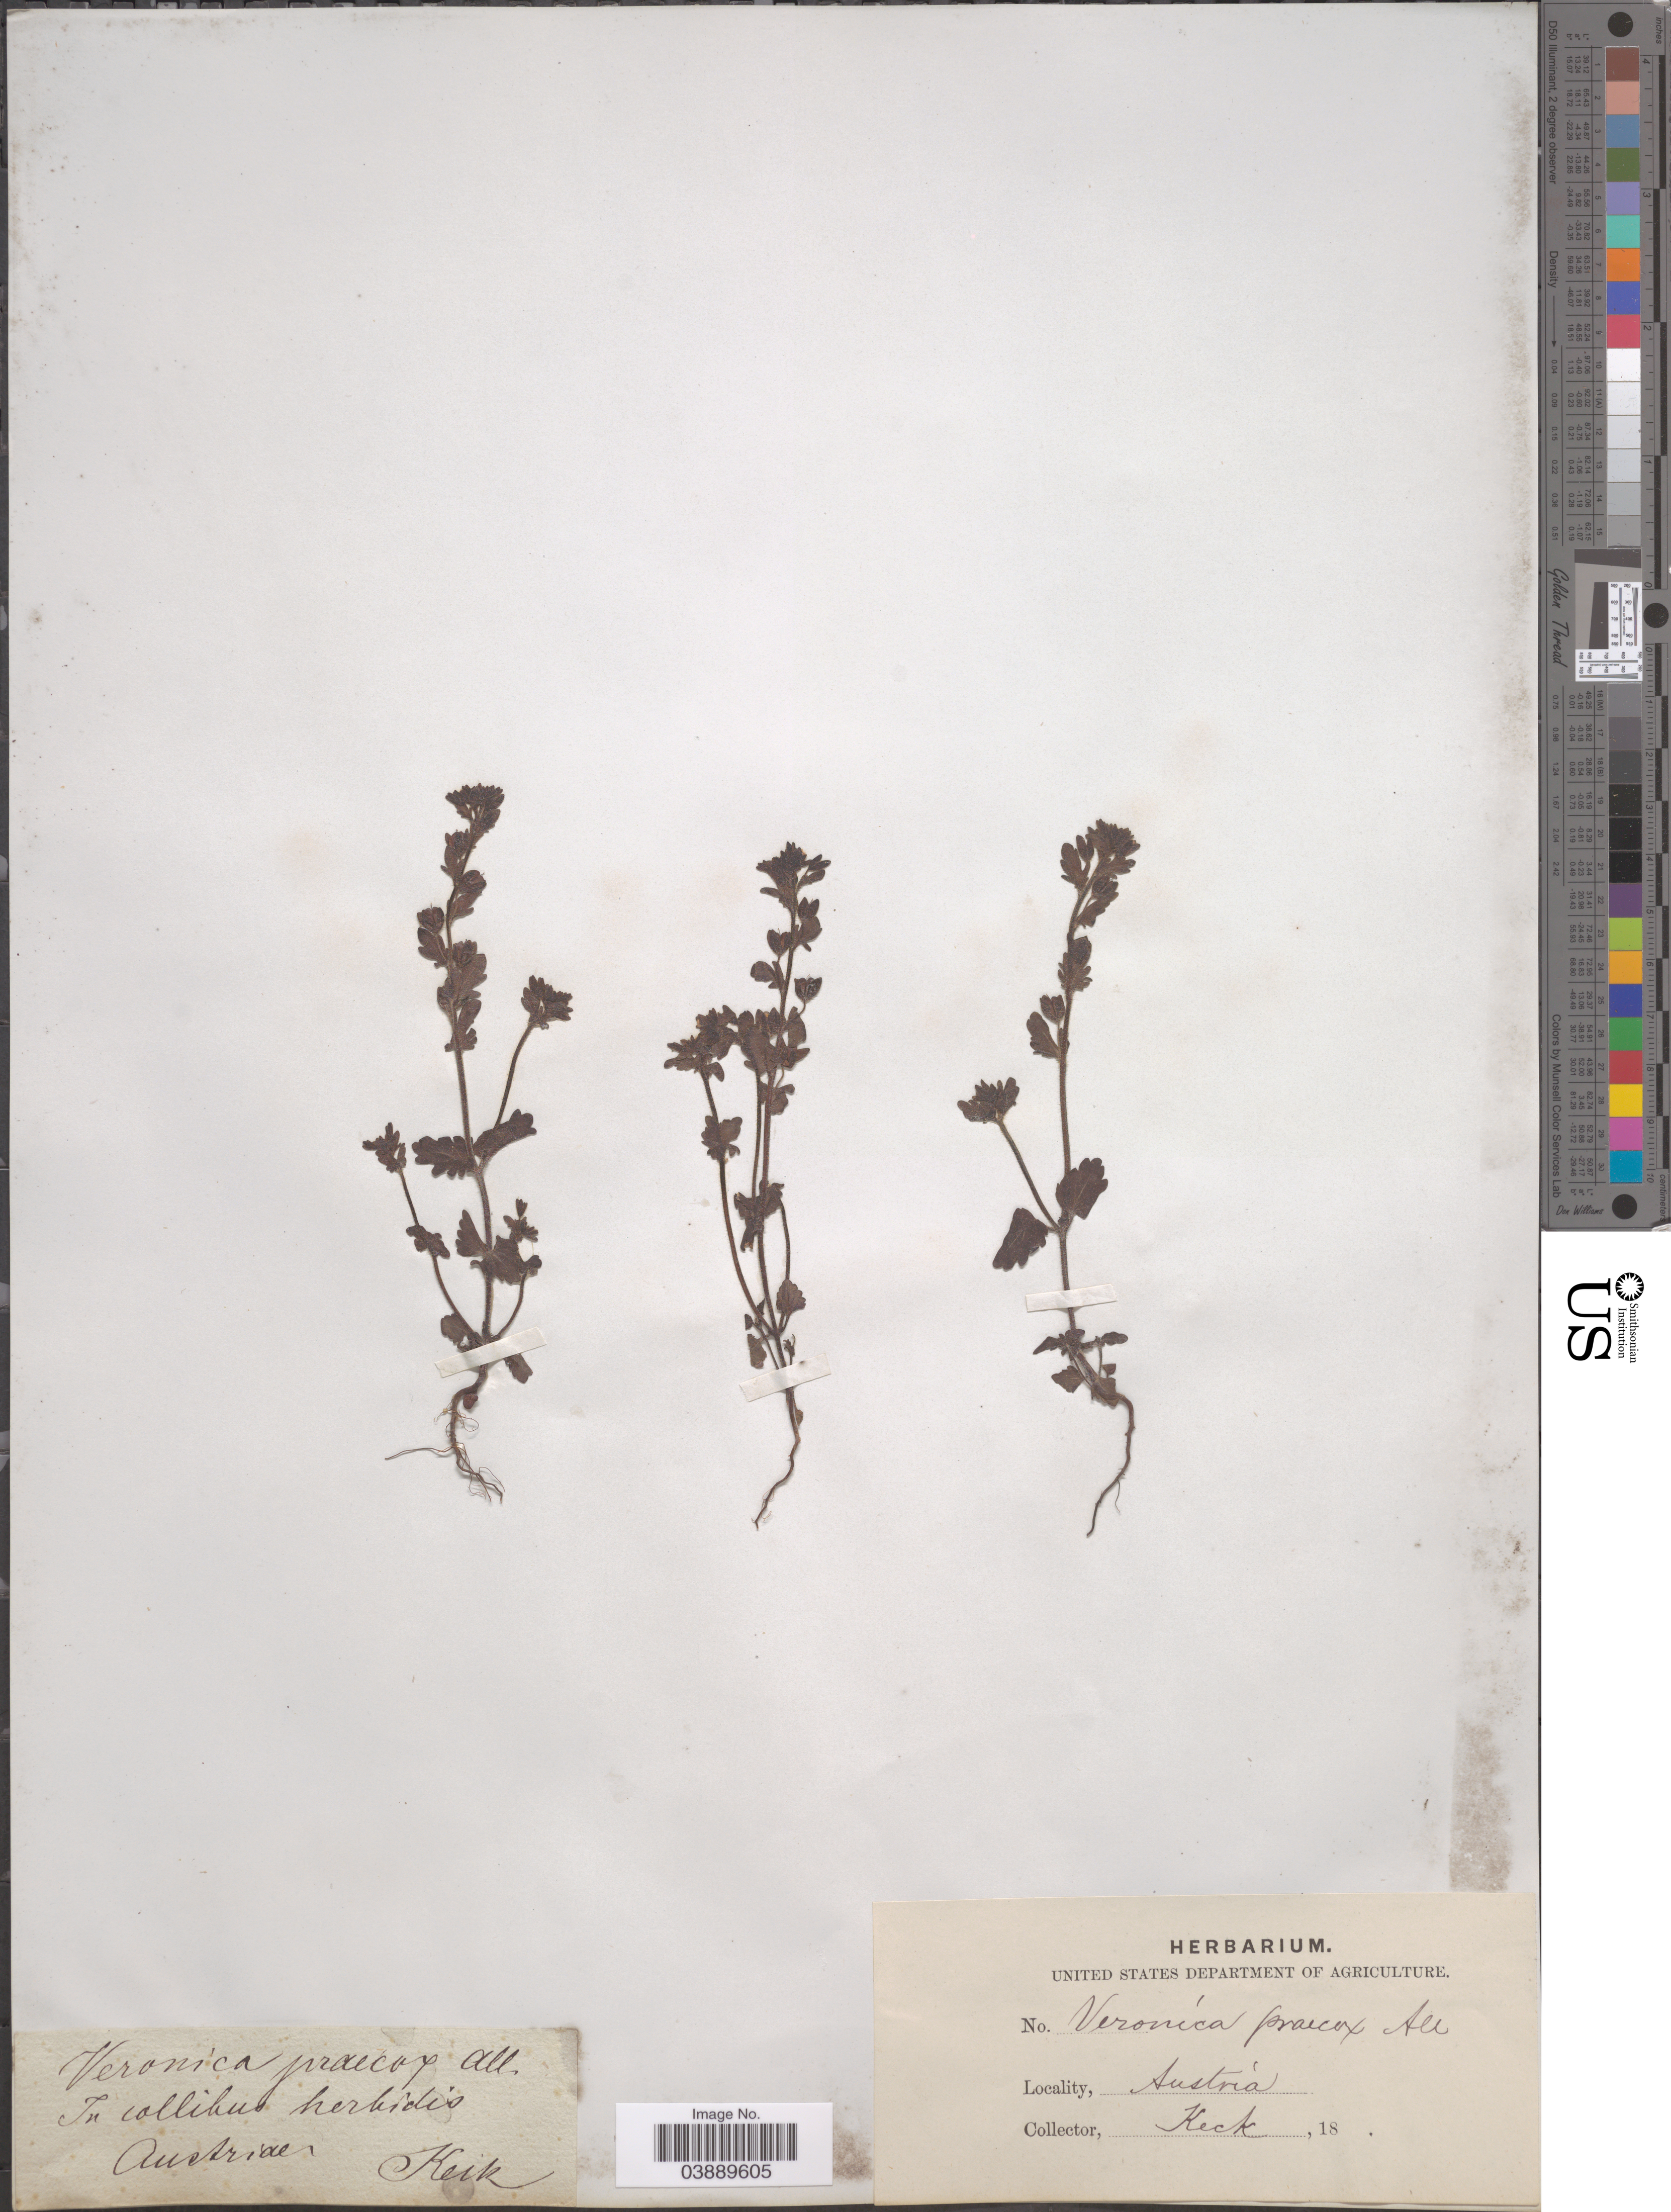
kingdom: Plantae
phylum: Tracheophyta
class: Magnoliopsida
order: Lamiales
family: Plantaginaceae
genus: Veronica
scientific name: Veronica praecox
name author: All.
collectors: -- Keck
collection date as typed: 18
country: Austria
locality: In collibus herhidis Austriae.